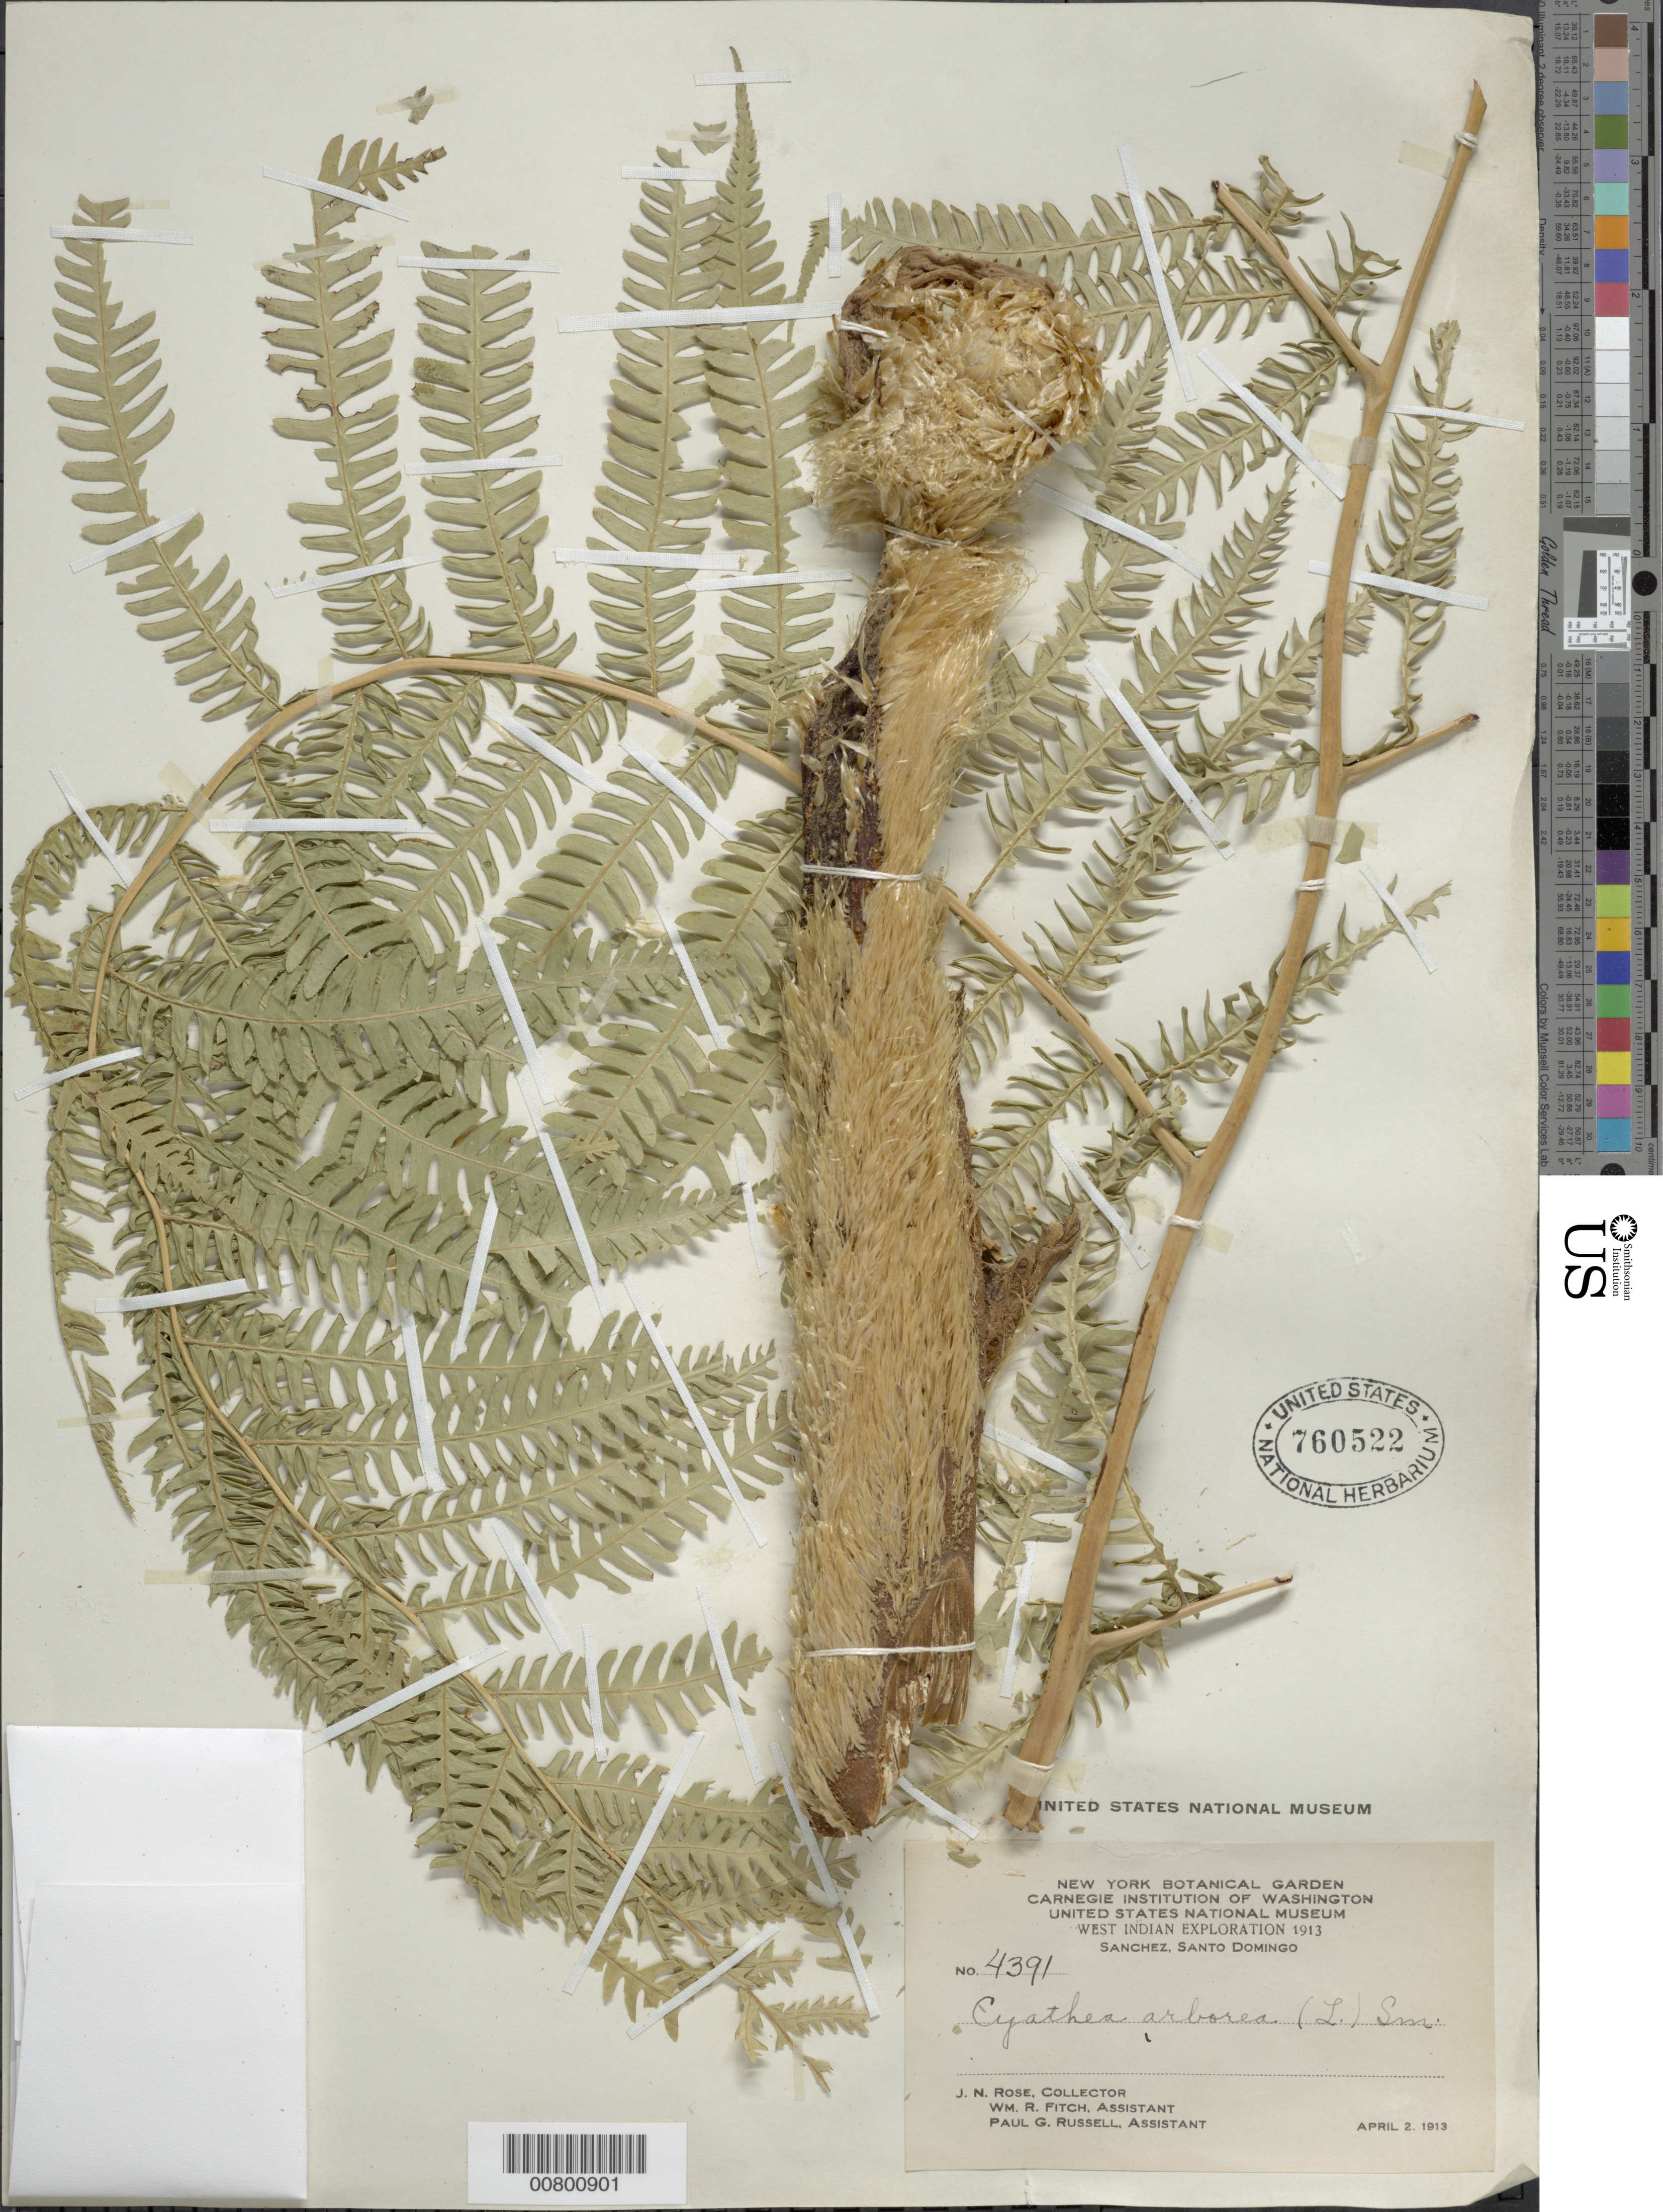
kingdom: Plantae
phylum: Tracheophyta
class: Polypodiopsida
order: Cyatheales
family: Cyatheaceae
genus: Cyathea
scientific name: Cyathea arborea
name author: (L.) Sm.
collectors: J. N. Rose, W. R. Fitch & P. G. Russell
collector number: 4391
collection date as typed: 02 Apr 1913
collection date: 1913-04-02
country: Dominican Republic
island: Hispaniola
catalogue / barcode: US 760522